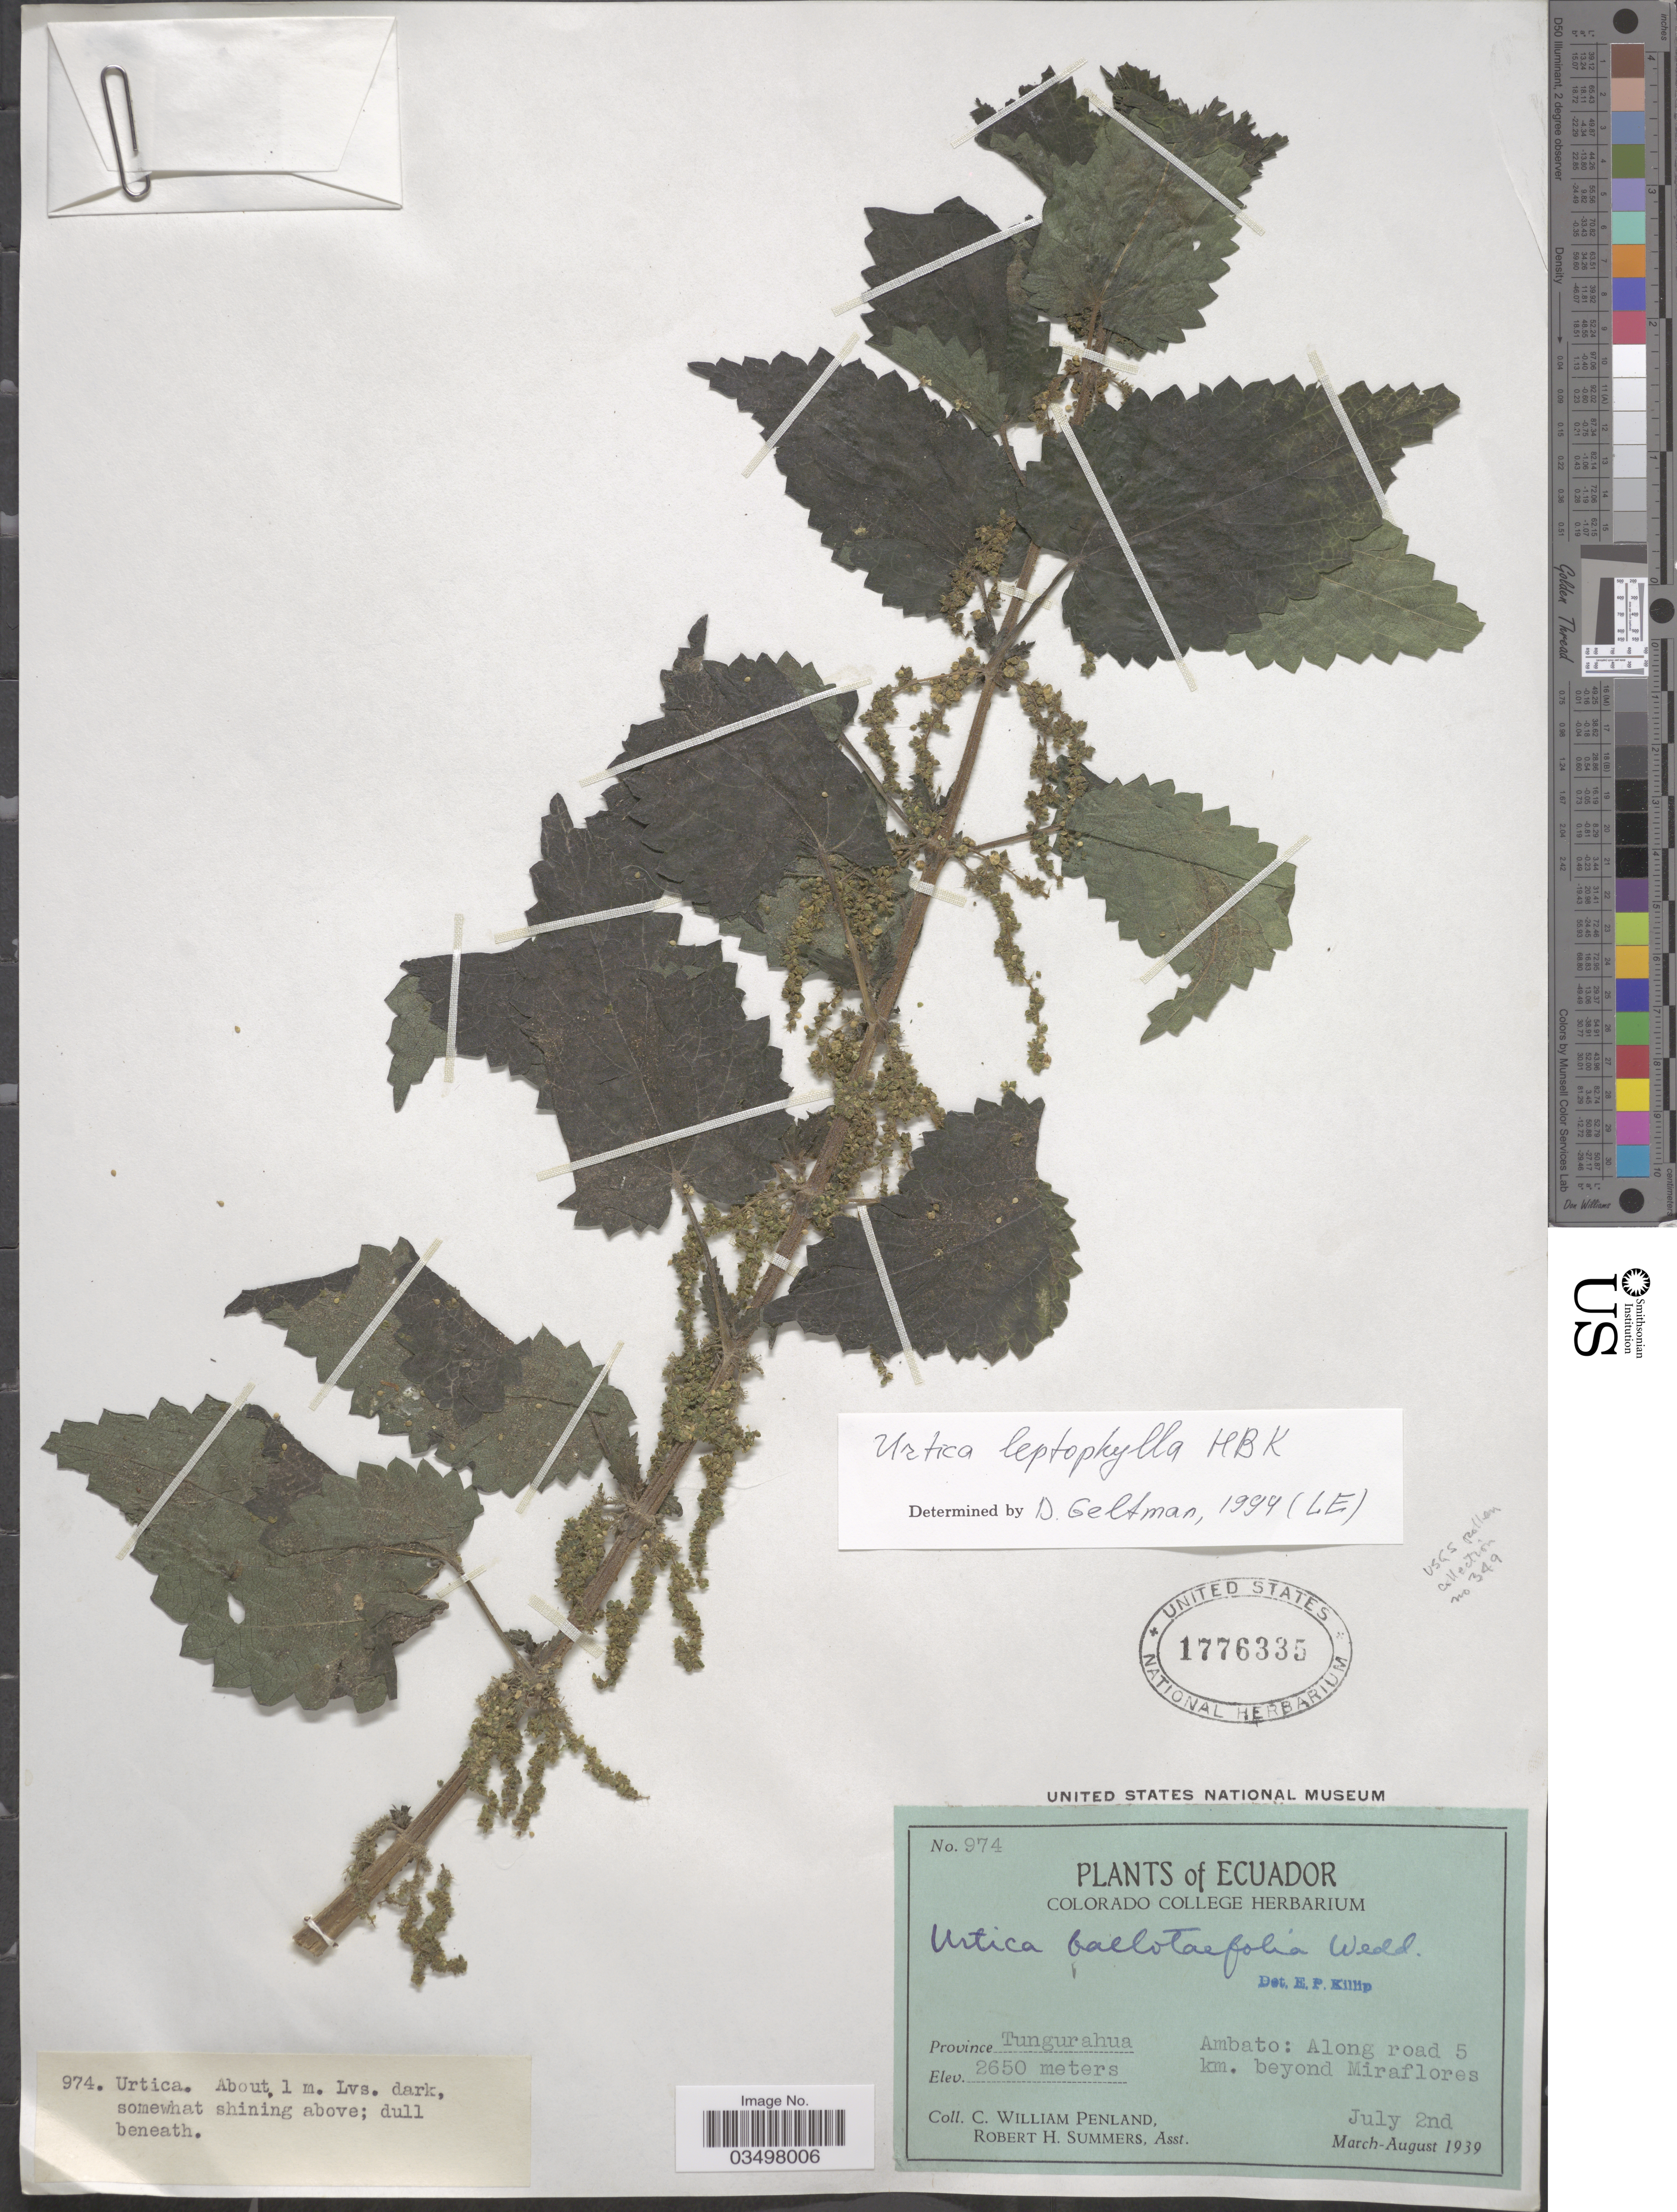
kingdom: Plantae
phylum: Tracheophyta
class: Magnoliopsida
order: Rosales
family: Urticaceae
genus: Urtica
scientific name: Urtica leptophylla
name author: Kunth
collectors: C. W. Penland & R. Summers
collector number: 974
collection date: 1939-07-02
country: Ecuador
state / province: Tungurahua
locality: Ambato: Along road 5 km. beyond Miraflores.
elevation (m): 2650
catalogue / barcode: US 1776335